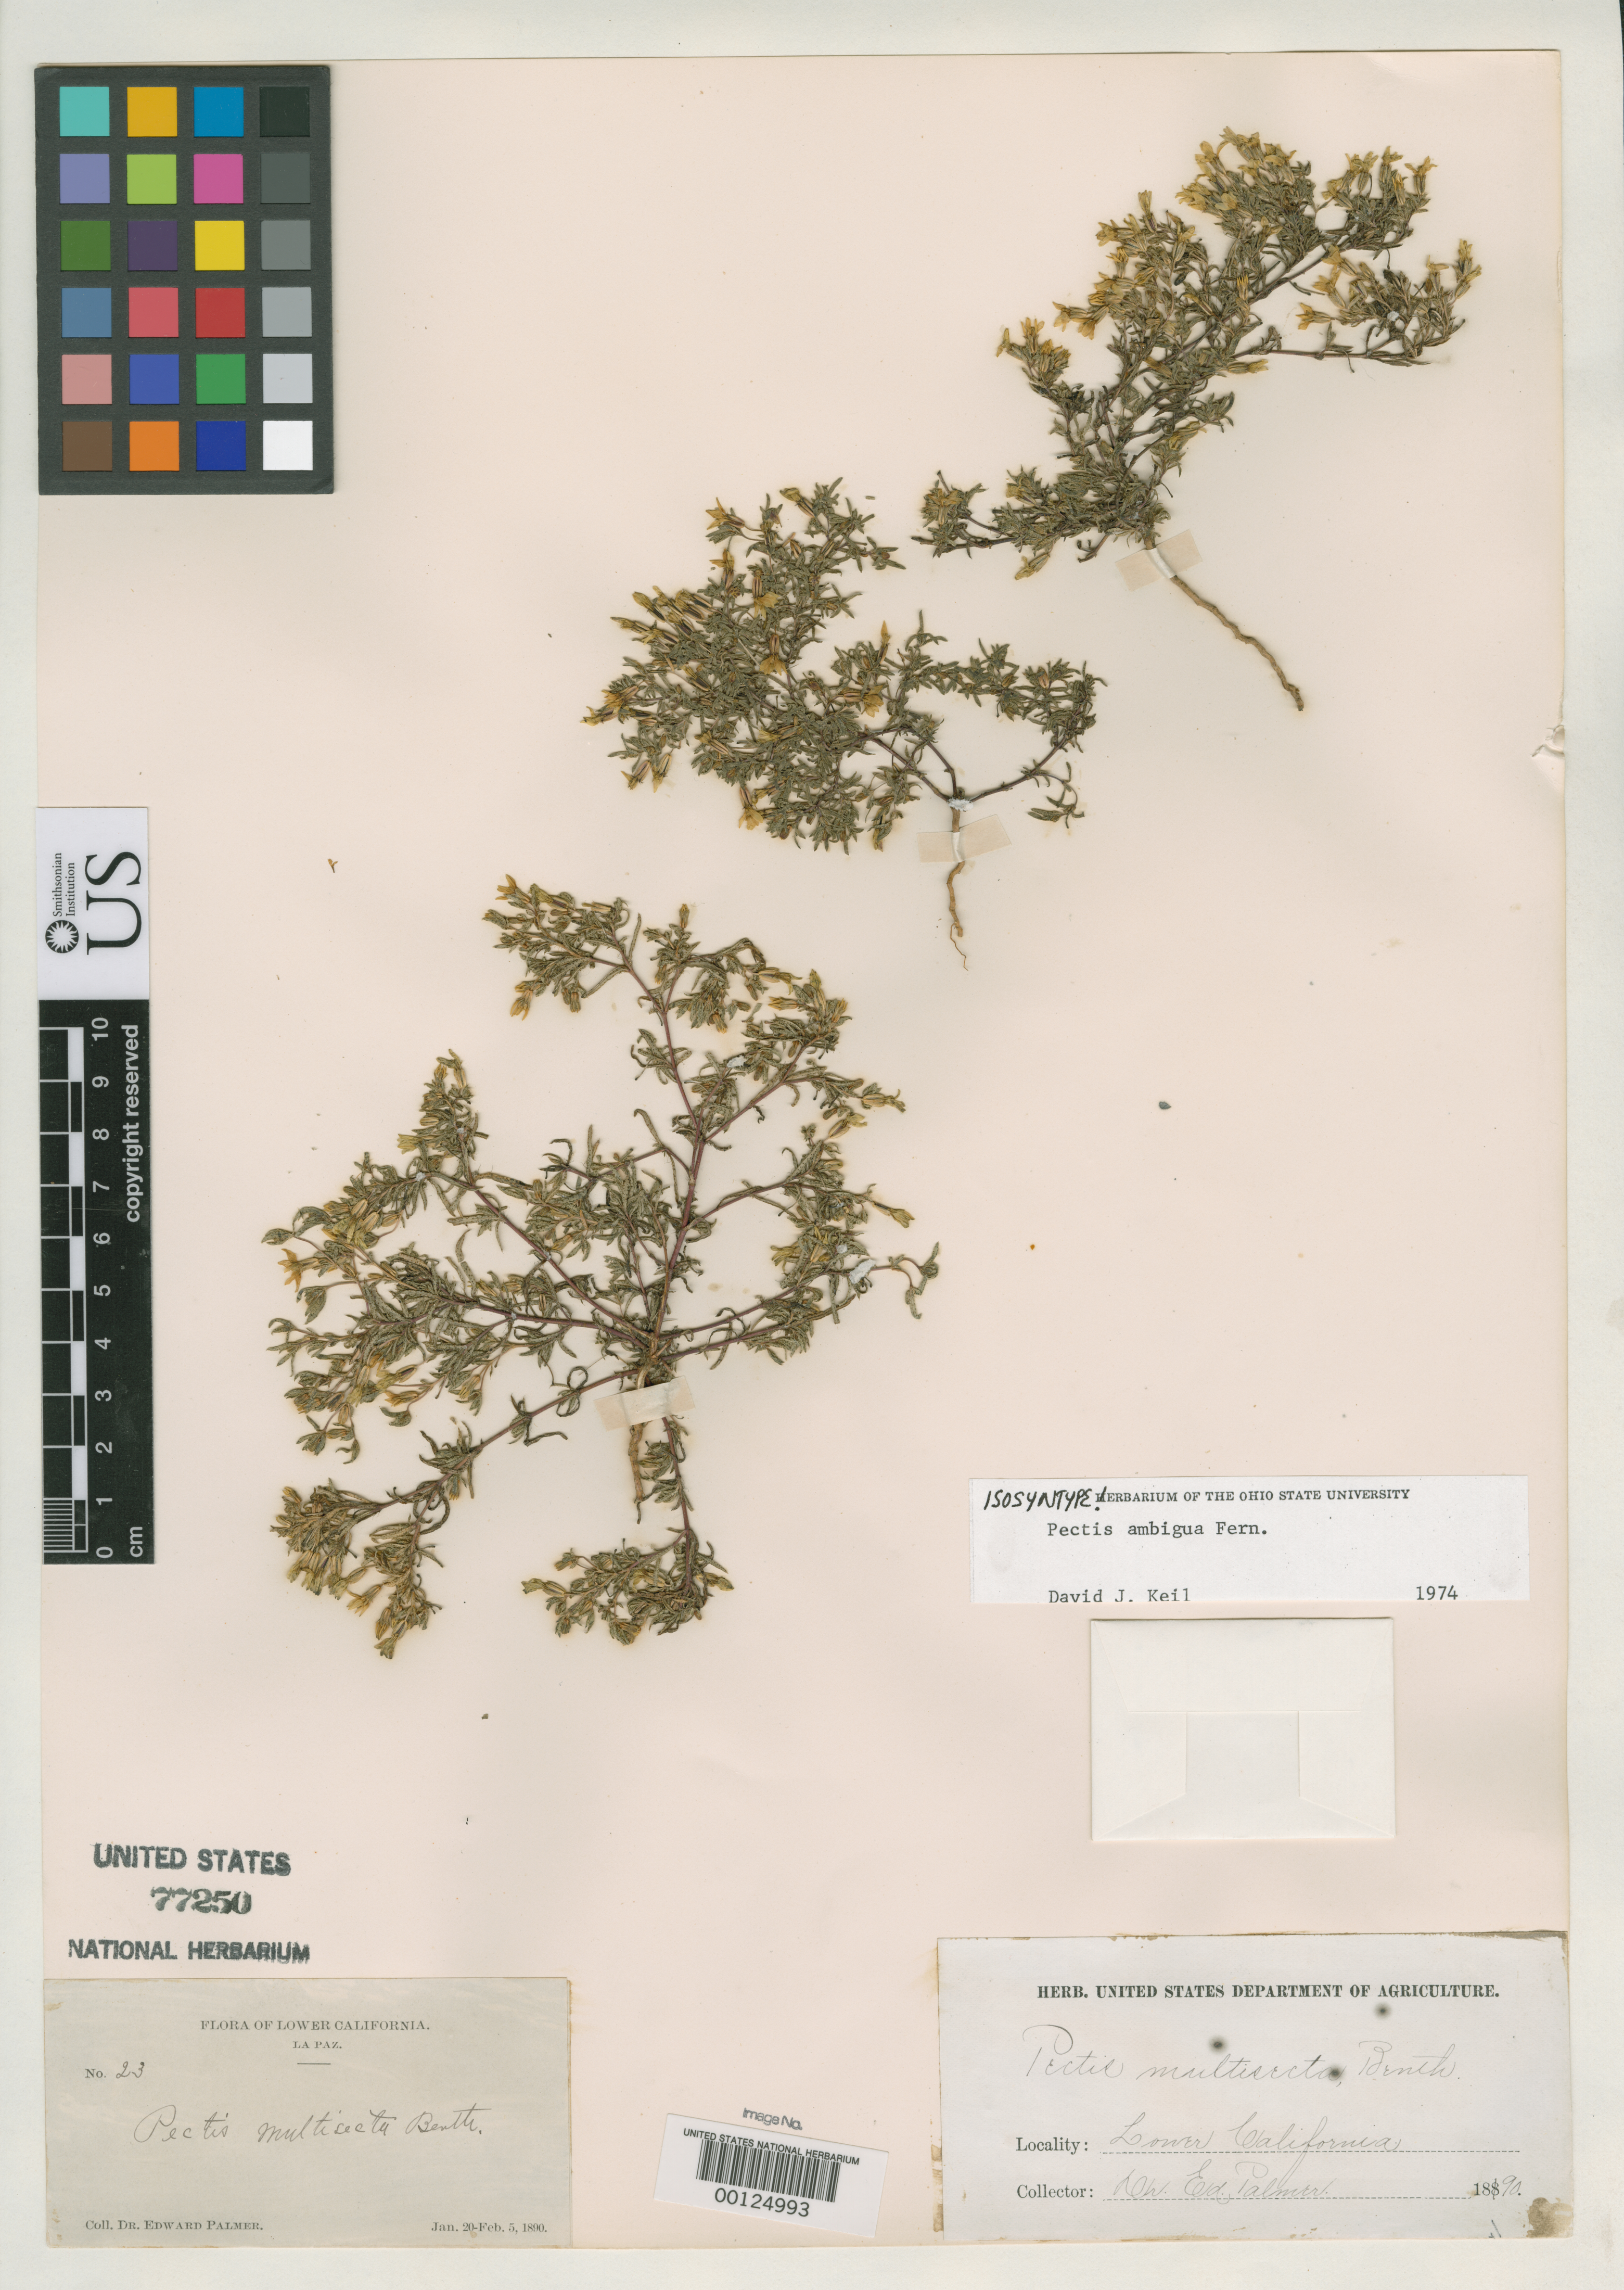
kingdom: Plantae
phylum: Tracheophyta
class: Magnoliopsida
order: Asterales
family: Asteraceae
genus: Pectis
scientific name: Pectis ambigua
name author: Fernald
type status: Isosyntype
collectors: E. Palmer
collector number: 23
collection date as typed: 20 Jan 1890 to 05 Feb 1890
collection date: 1890-01-20/1890-02-05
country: Mexico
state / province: Baja California Sur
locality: La Paz.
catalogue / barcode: US 77250